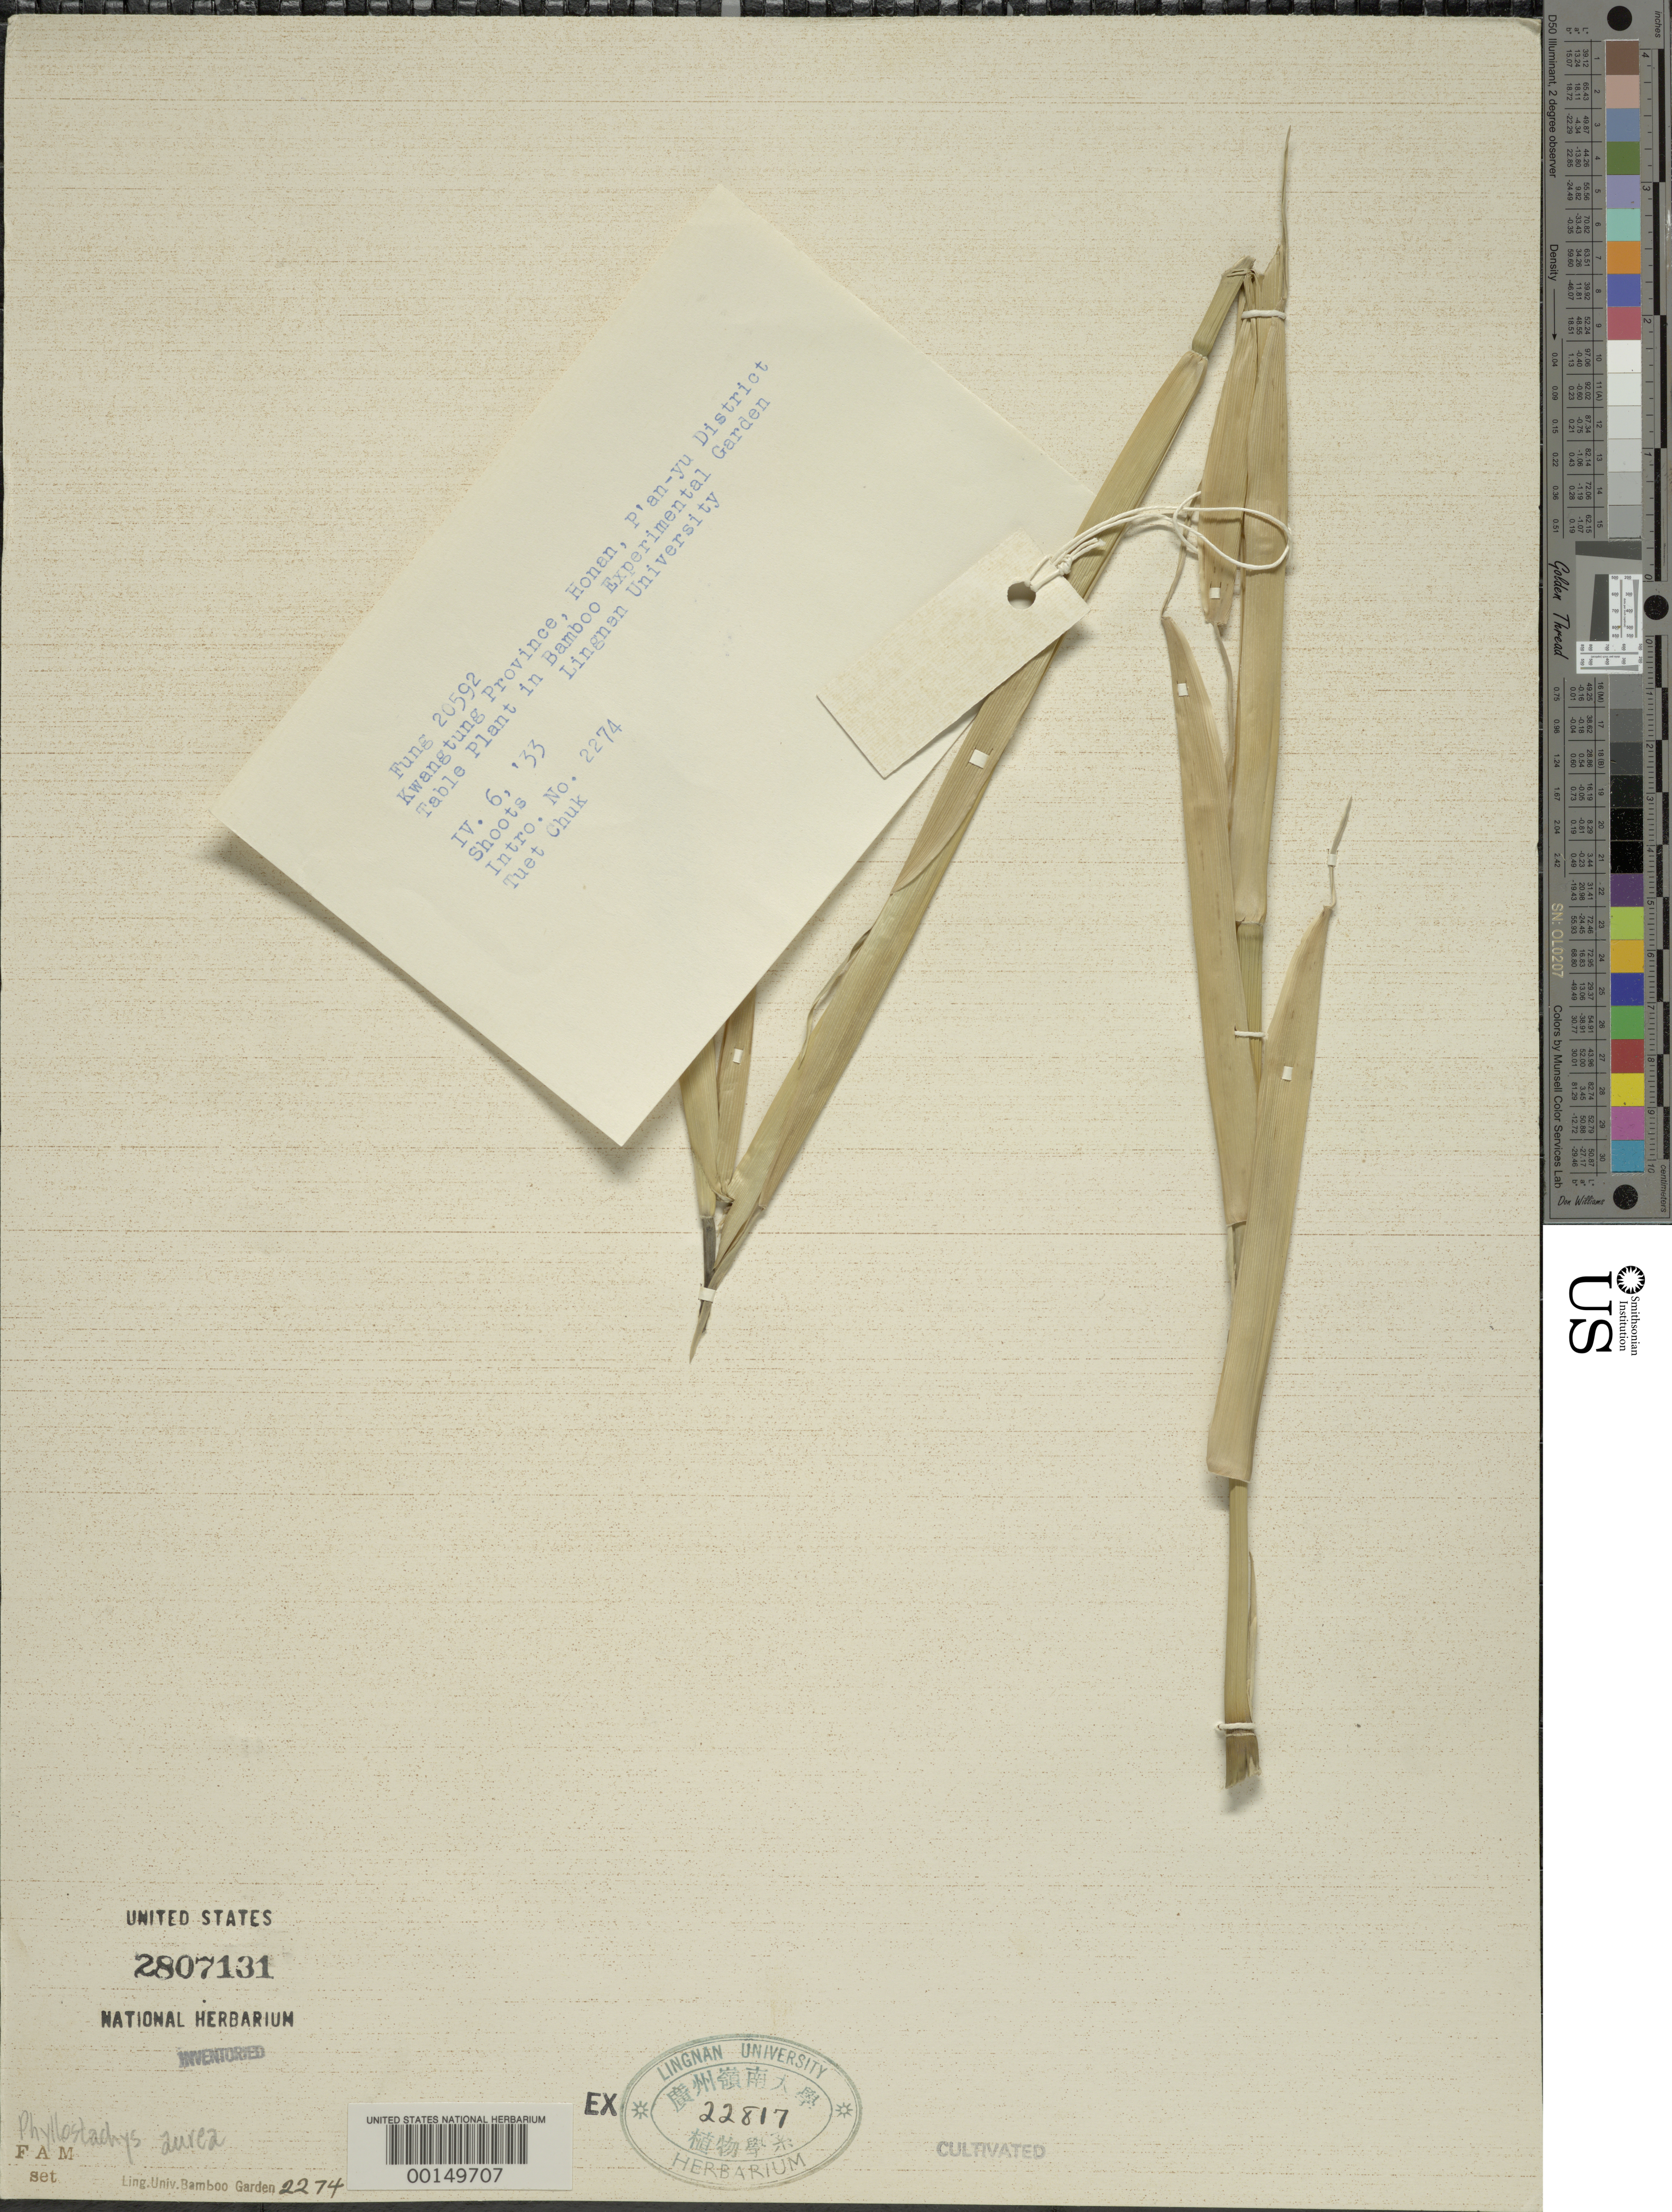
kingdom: Plantae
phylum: Tracheophyta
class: Liliopsida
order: Poales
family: Poaceae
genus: Phyllostachys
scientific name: Phyllostachys aurea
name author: Rivière & C. Rivière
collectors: H. L. Fung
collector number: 20592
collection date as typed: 06 Apr 1933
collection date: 1933-04-06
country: China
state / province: Guangdong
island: Honan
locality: Honan, p'an-yu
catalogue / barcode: US 2807131